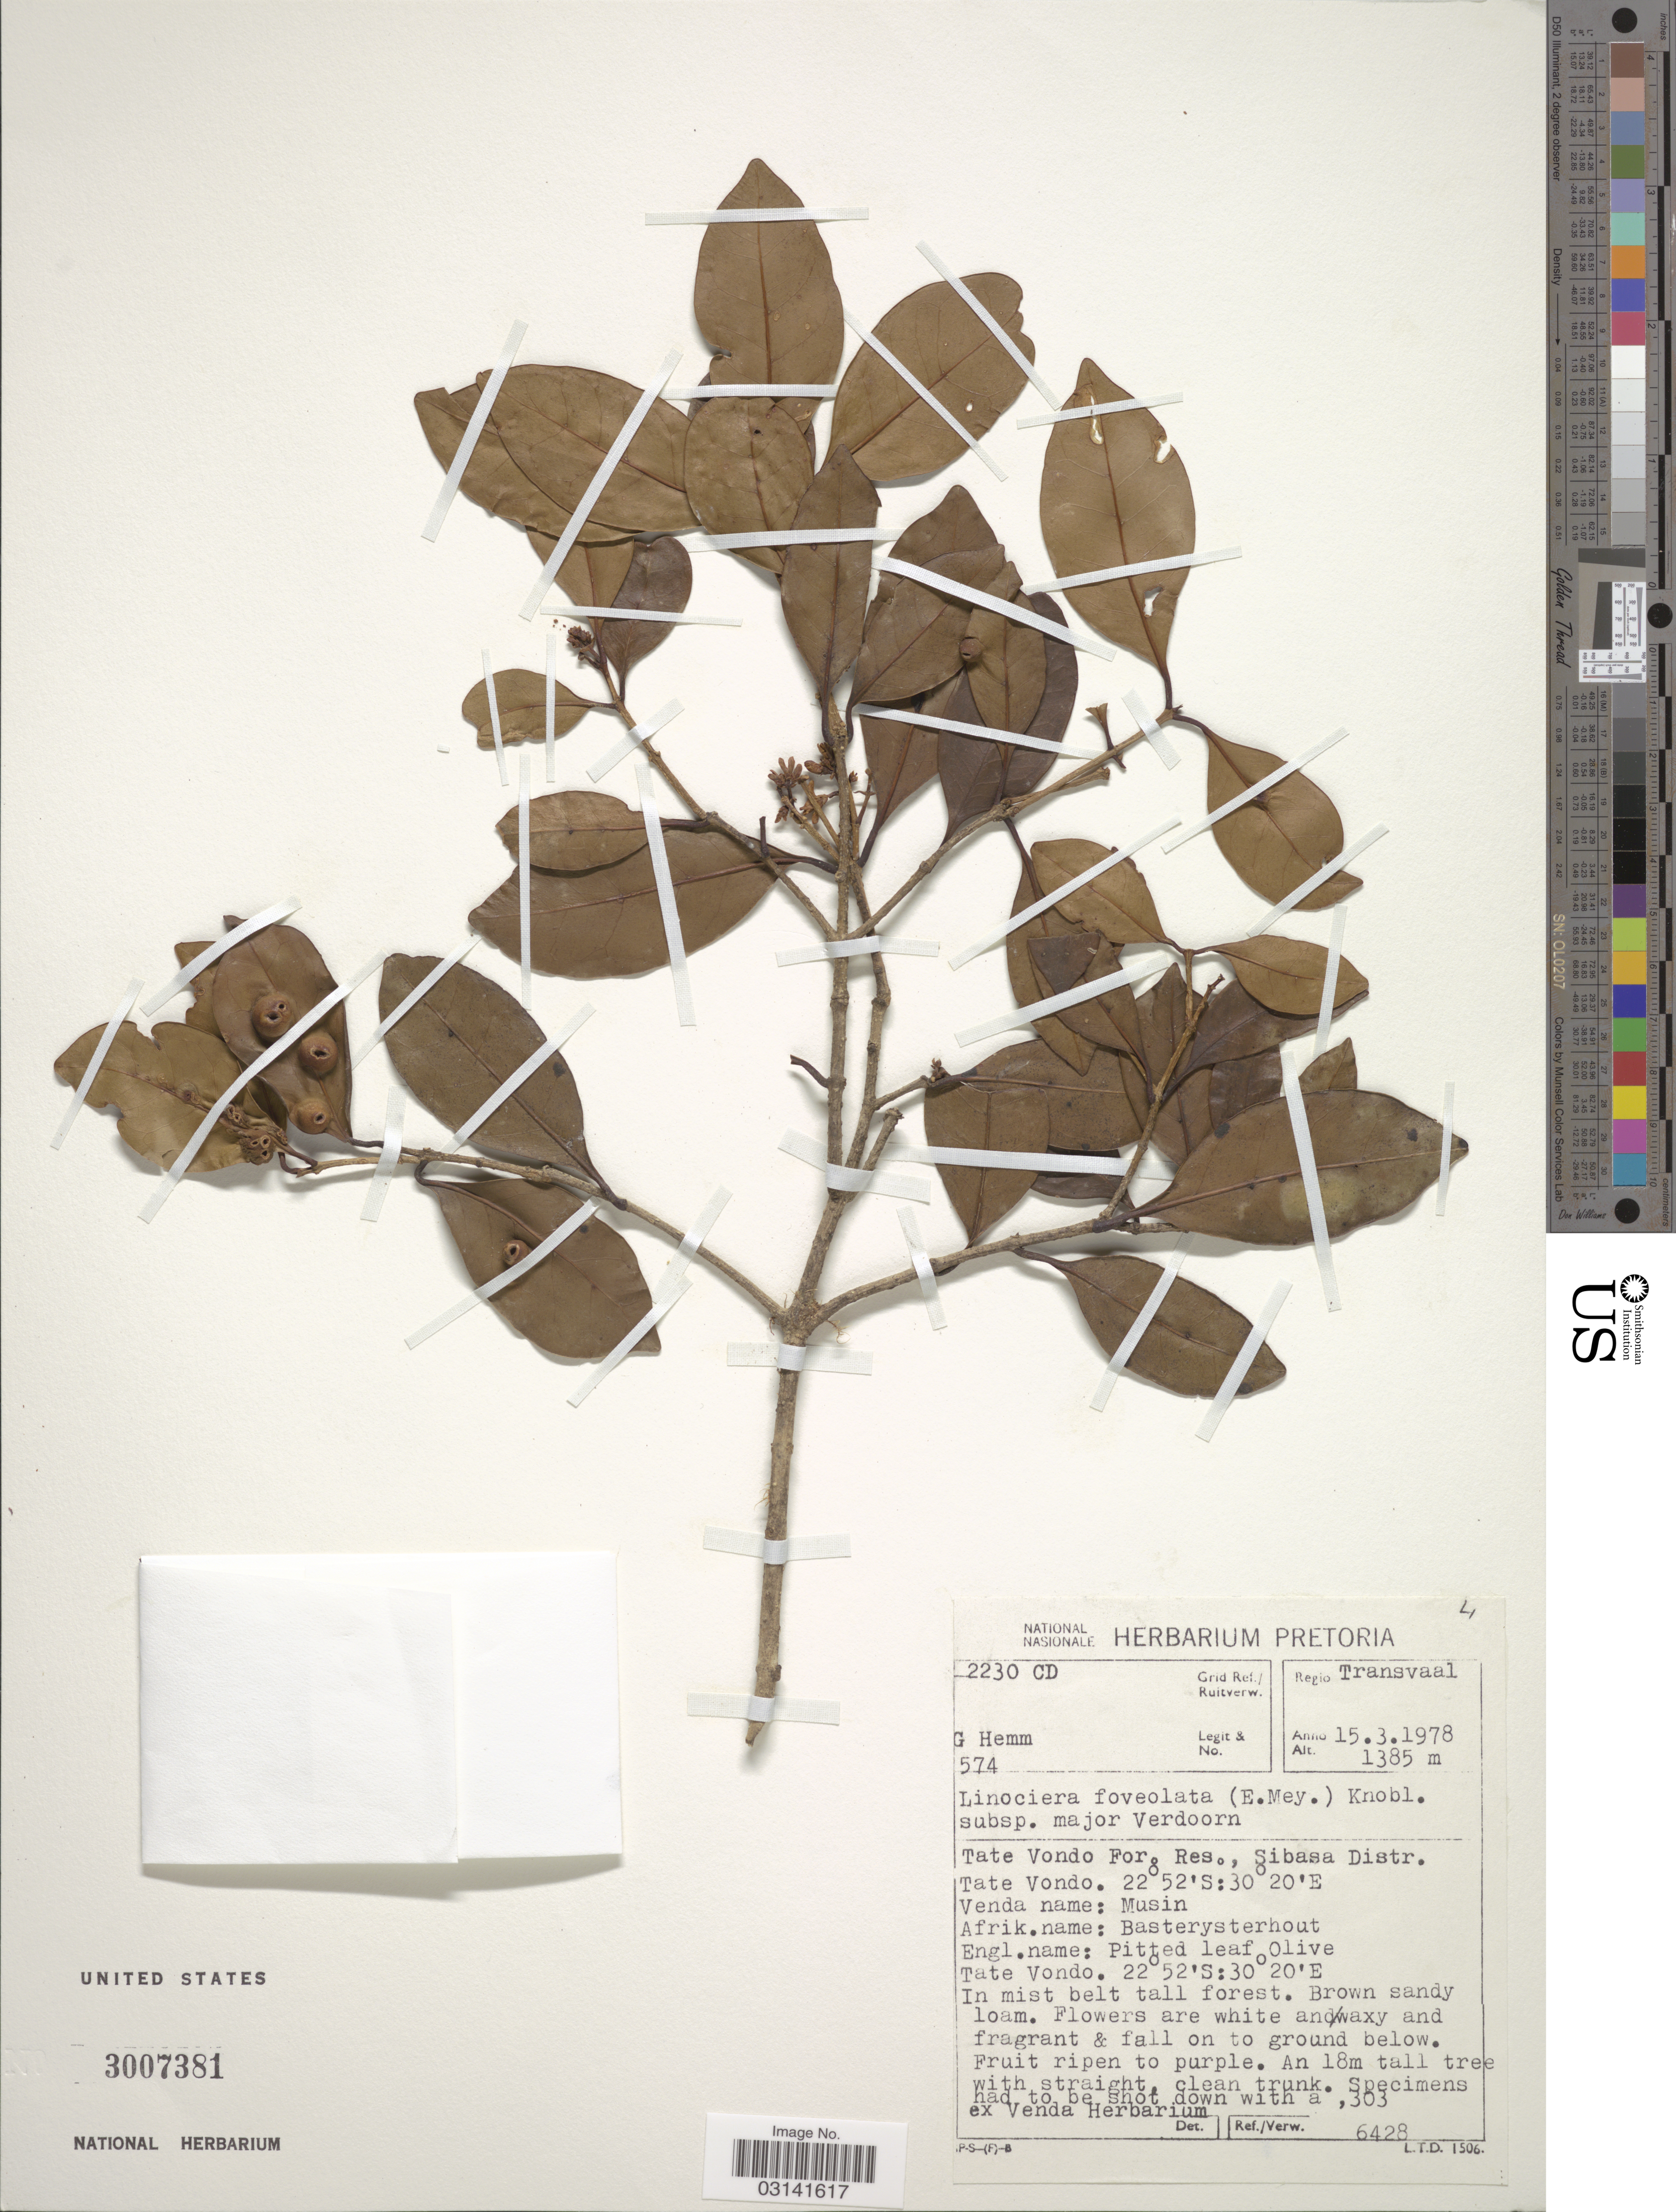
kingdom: Plantae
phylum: Tracheophyta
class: Magnoliopsida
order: Lamiales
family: Oleaceae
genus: Chionanthus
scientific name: Chionanthus foveolatus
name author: (E. Mey.) Stearn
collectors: G. Hemm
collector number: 574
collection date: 1978-03-15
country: South Africa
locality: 2230 CD Grid Ref./ Ruitverw. Regio Transvaal. Tate Vondo For. Res., Sibasa Distr. Tate Vondo.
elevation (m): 1385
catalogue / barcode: US 3007381